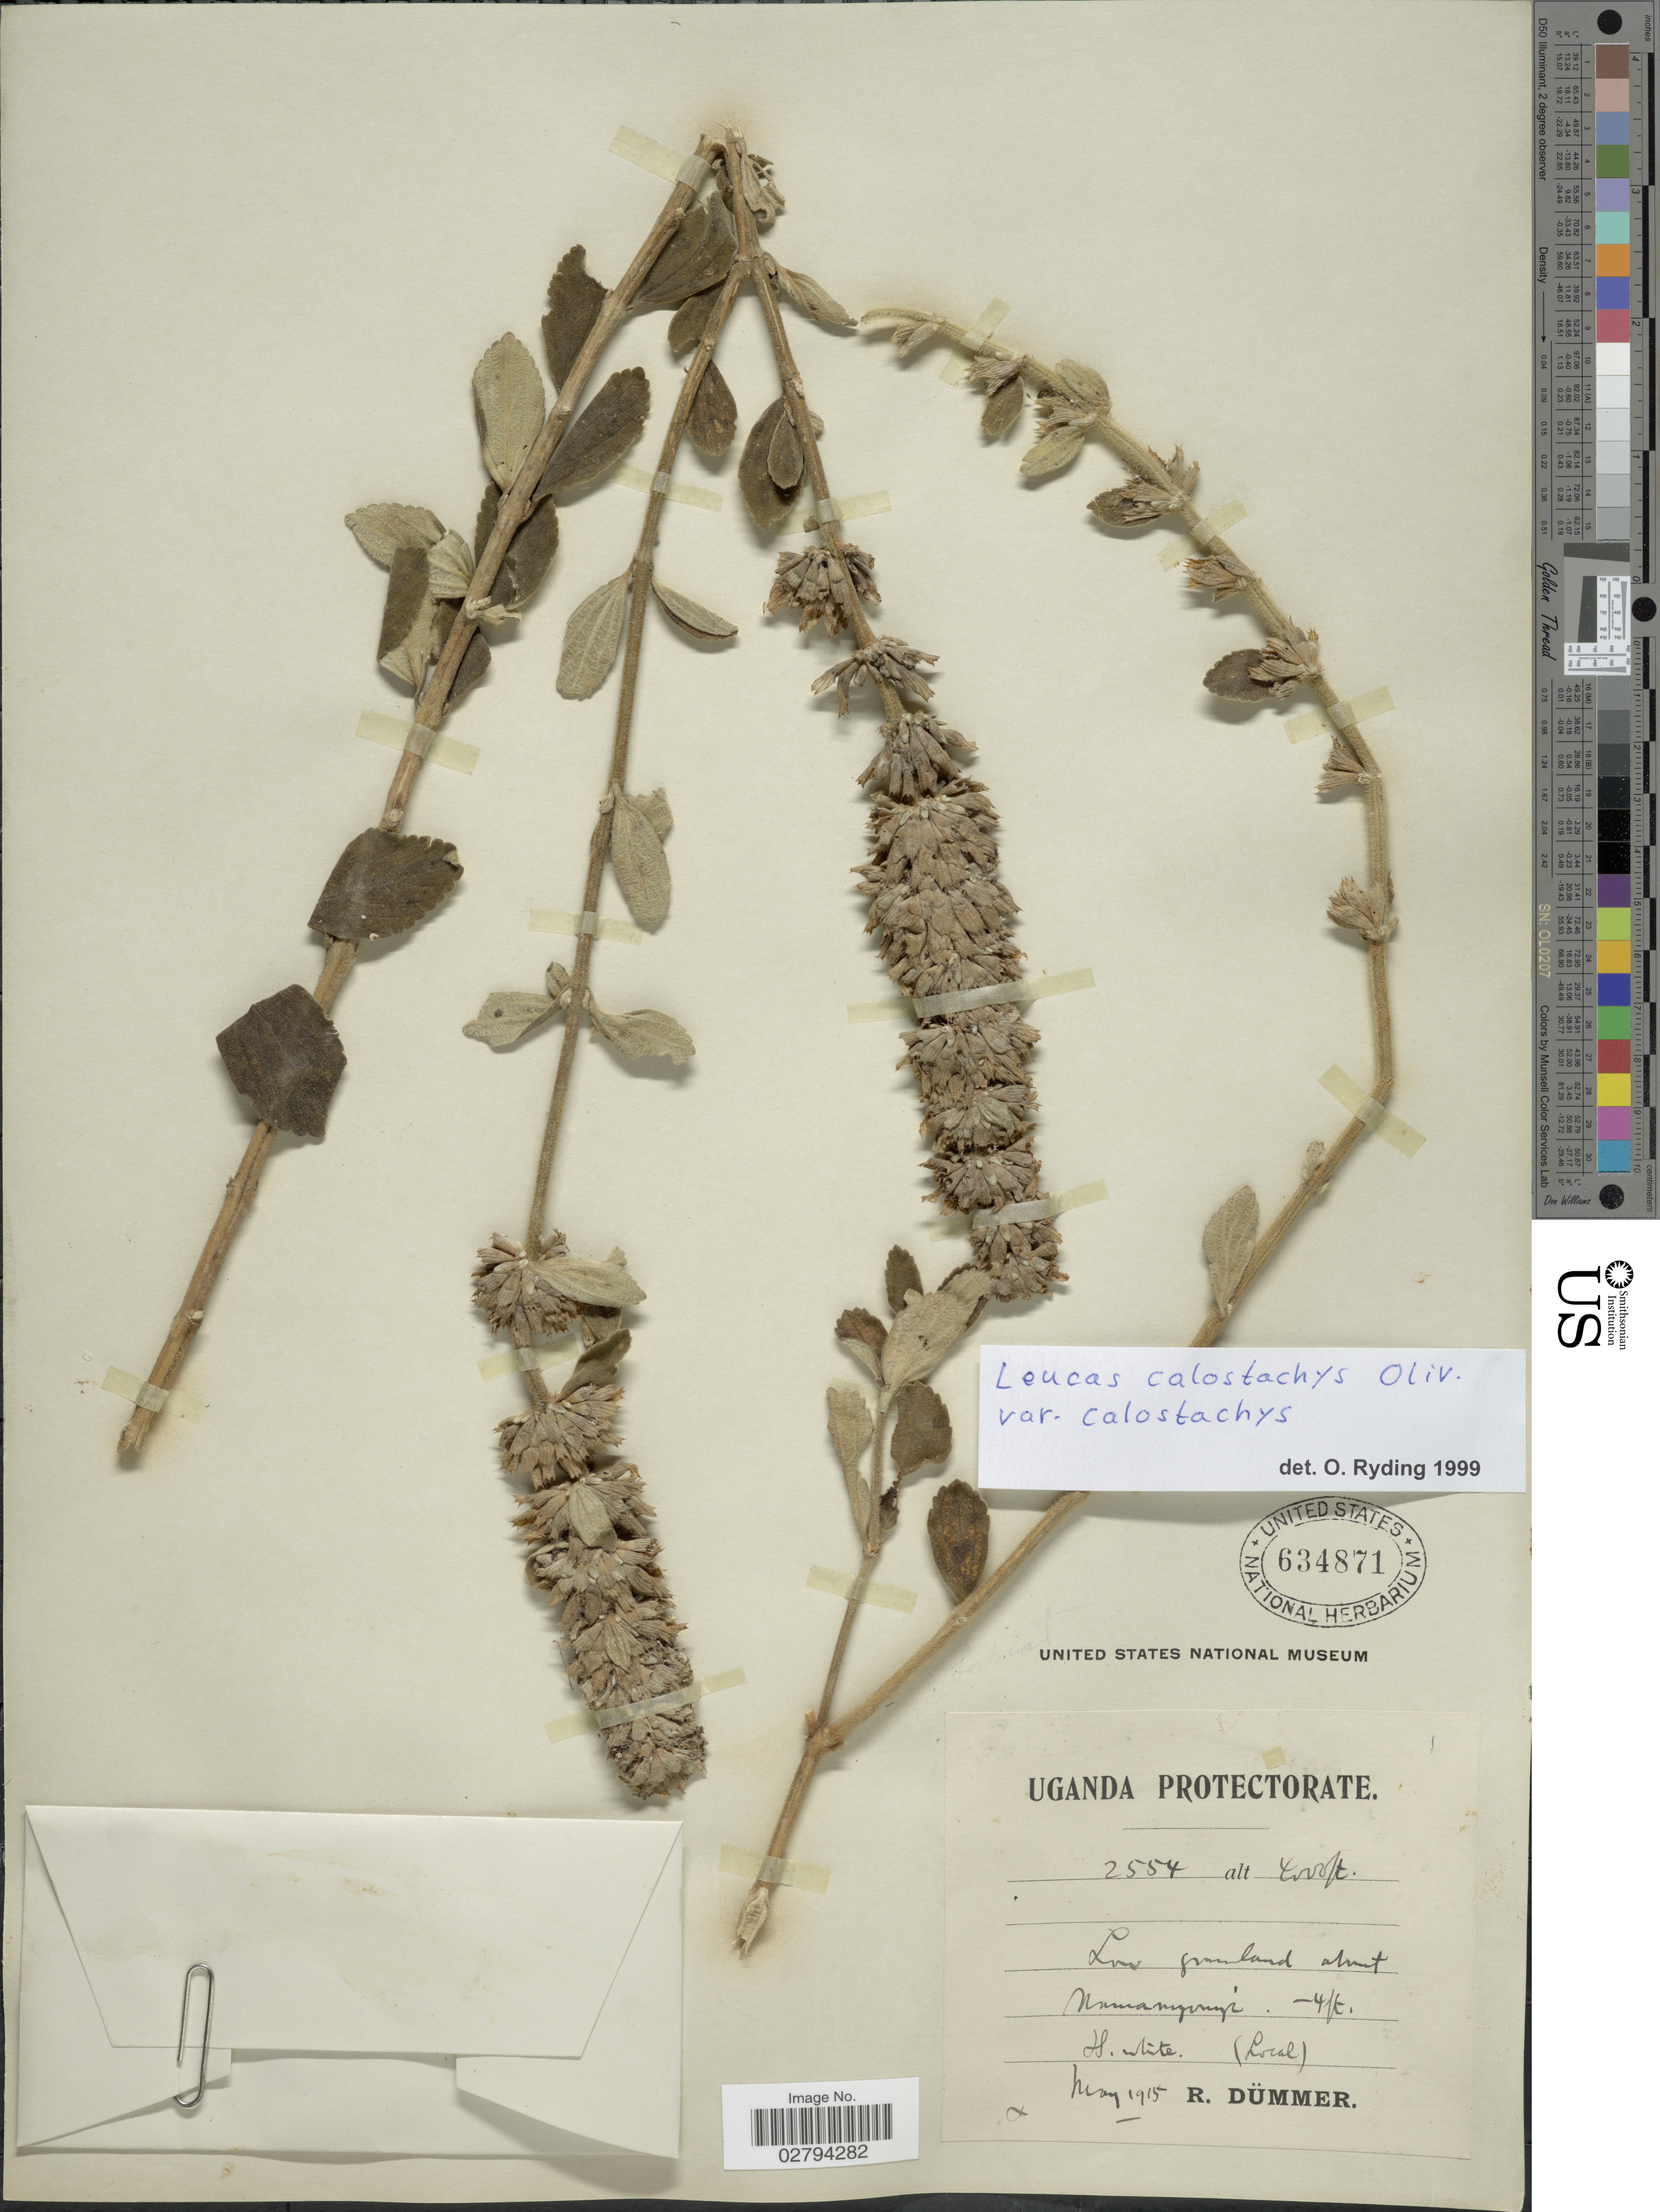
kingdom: Plantae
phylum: Tracheophyta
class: Magnoliopsida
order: Lamiales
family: Lamiaceae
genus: Leucas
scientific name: Leucas calostachys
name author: Oliv.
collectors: R. A. Dümmer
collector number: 2554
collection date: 1915-05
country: Uganda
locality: Uganda Protectorate. about Namanyonyi.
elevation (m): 1219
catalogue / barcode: US 634871